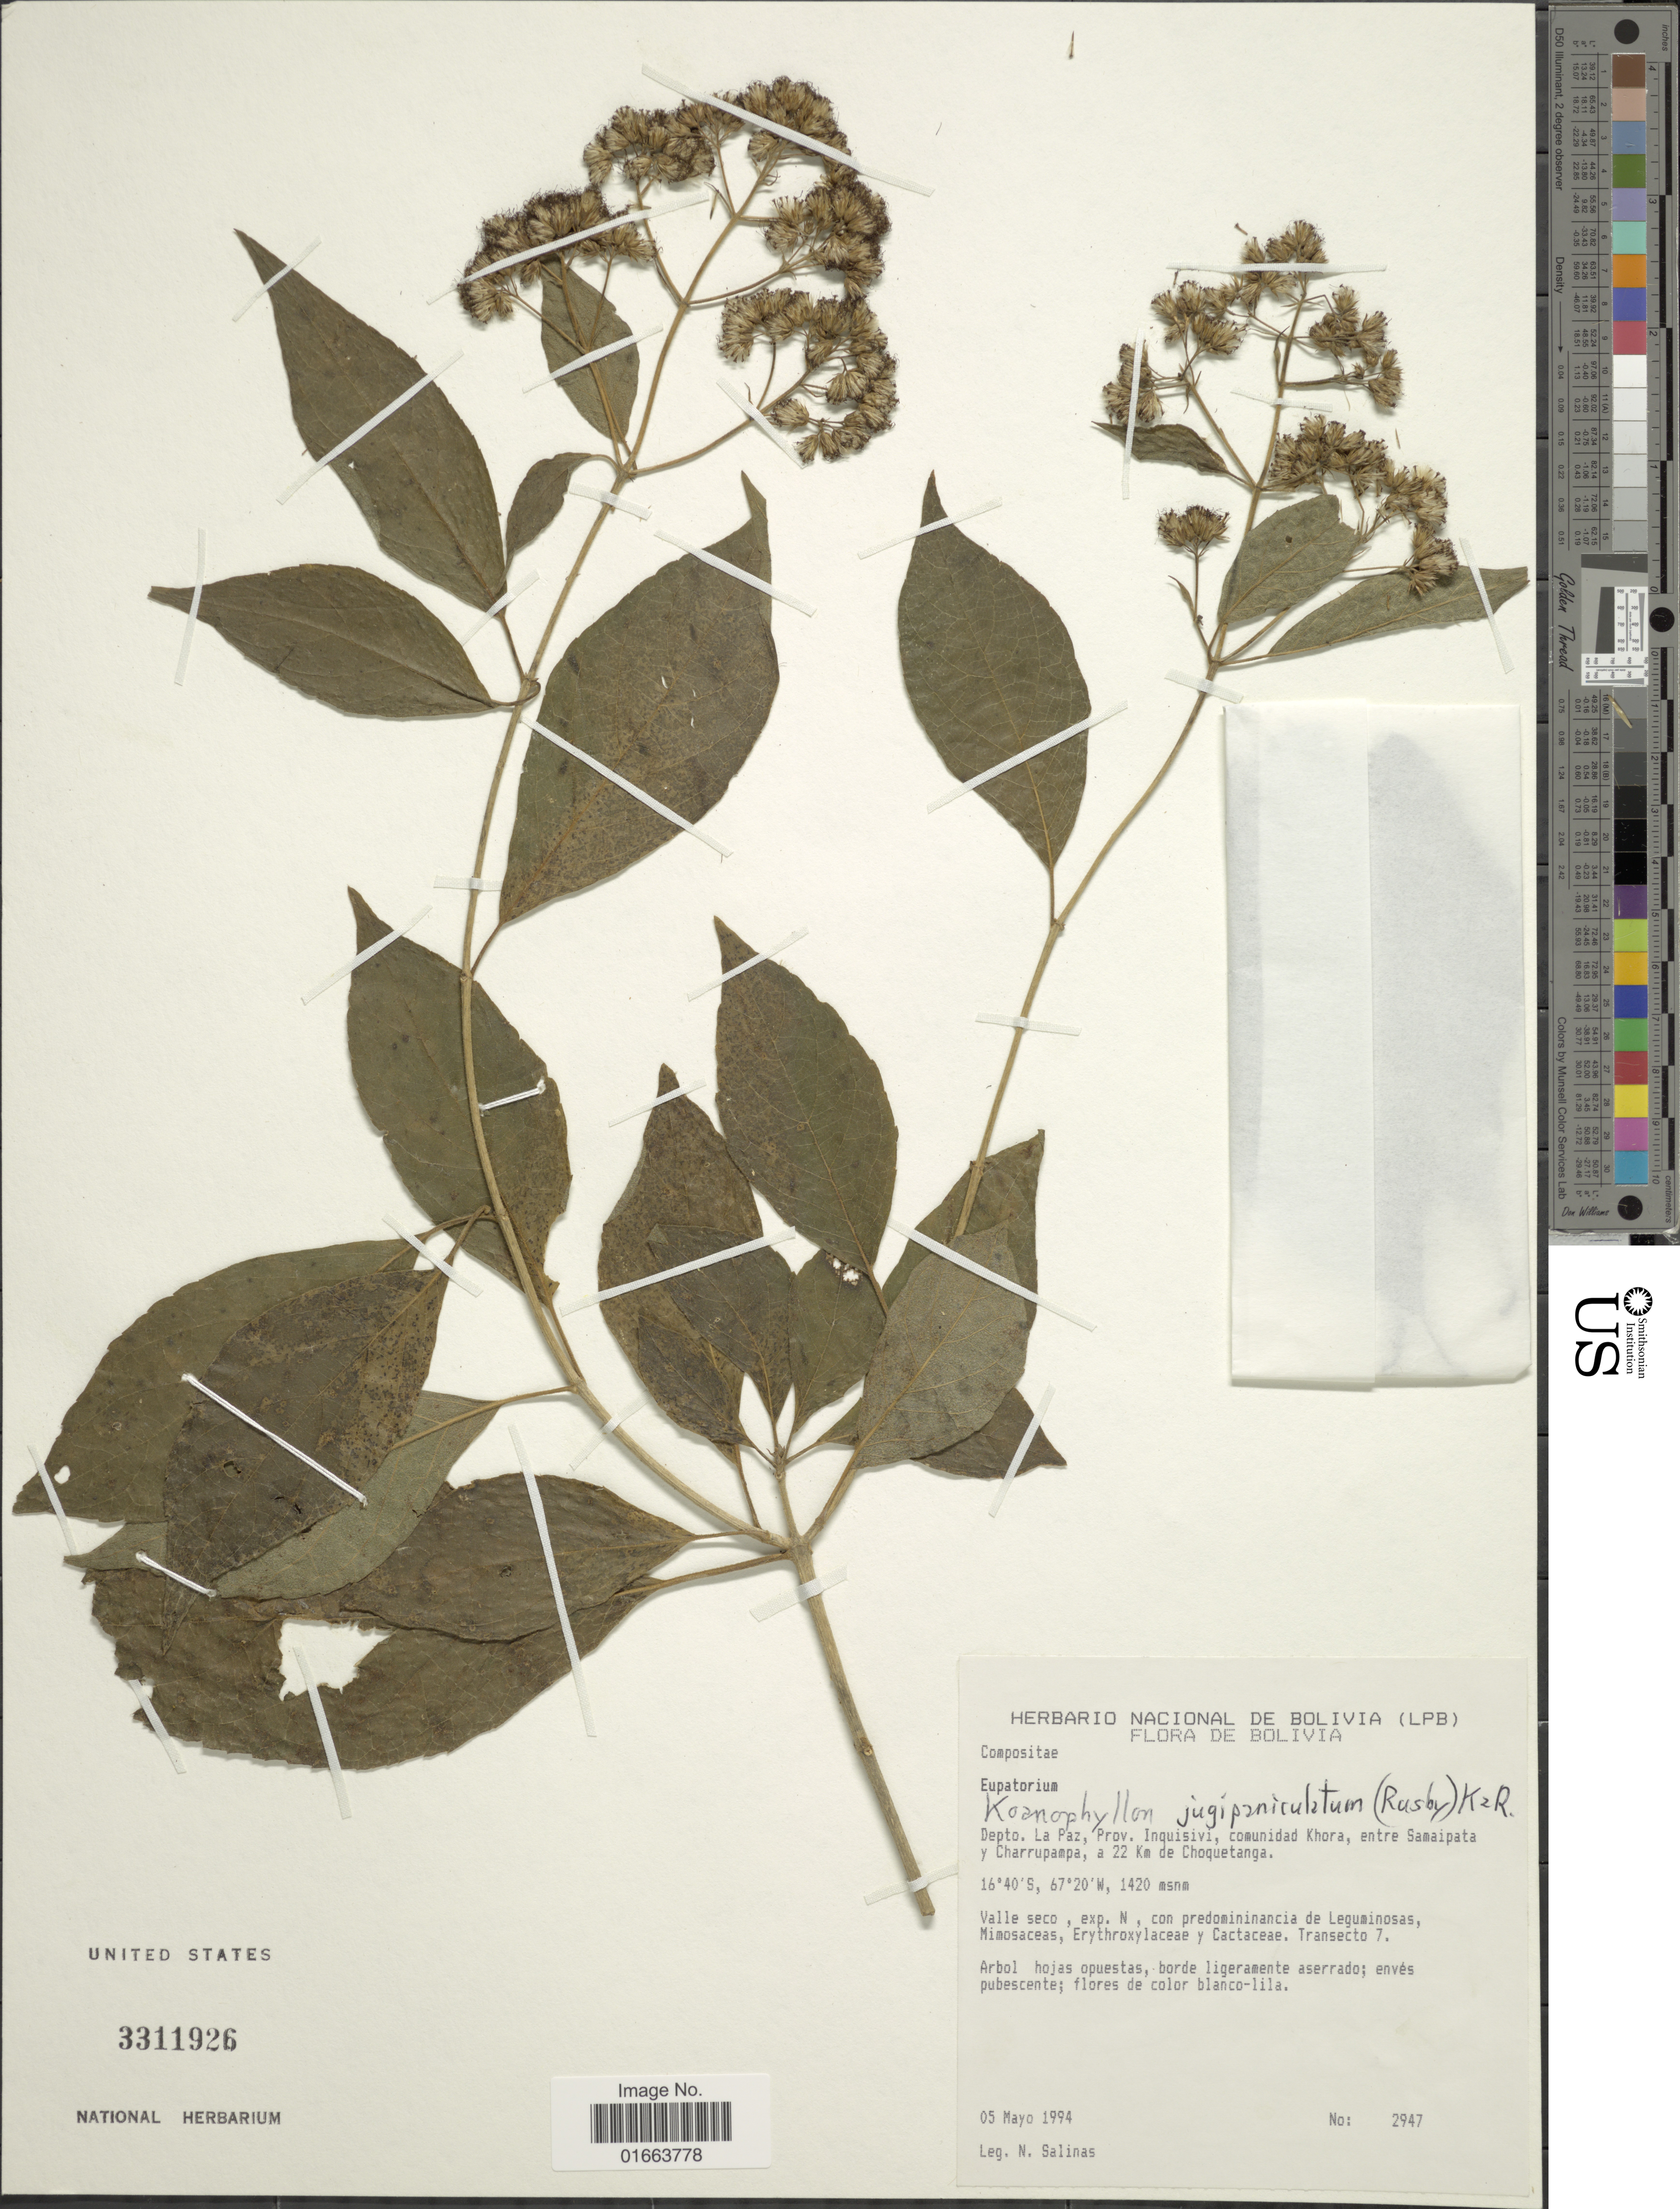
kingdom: Plantae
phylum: Tracheophyta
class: Magnoliopsida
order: Asterales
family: Asteraceae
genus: Koanophyllon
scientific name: Koanophyllon jugipaniculatum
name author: (Rusby) R.M. King & H. Rob.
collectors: N. Salinas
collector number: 2947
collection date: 1994-05-05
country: Bolivia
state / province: La Paz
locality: Prov. Inquisivi, comunidad Khora, entre Samaipata y Charrupampa, a 22 Km de Choquetanga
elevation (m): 1420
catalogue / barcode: US 3311926